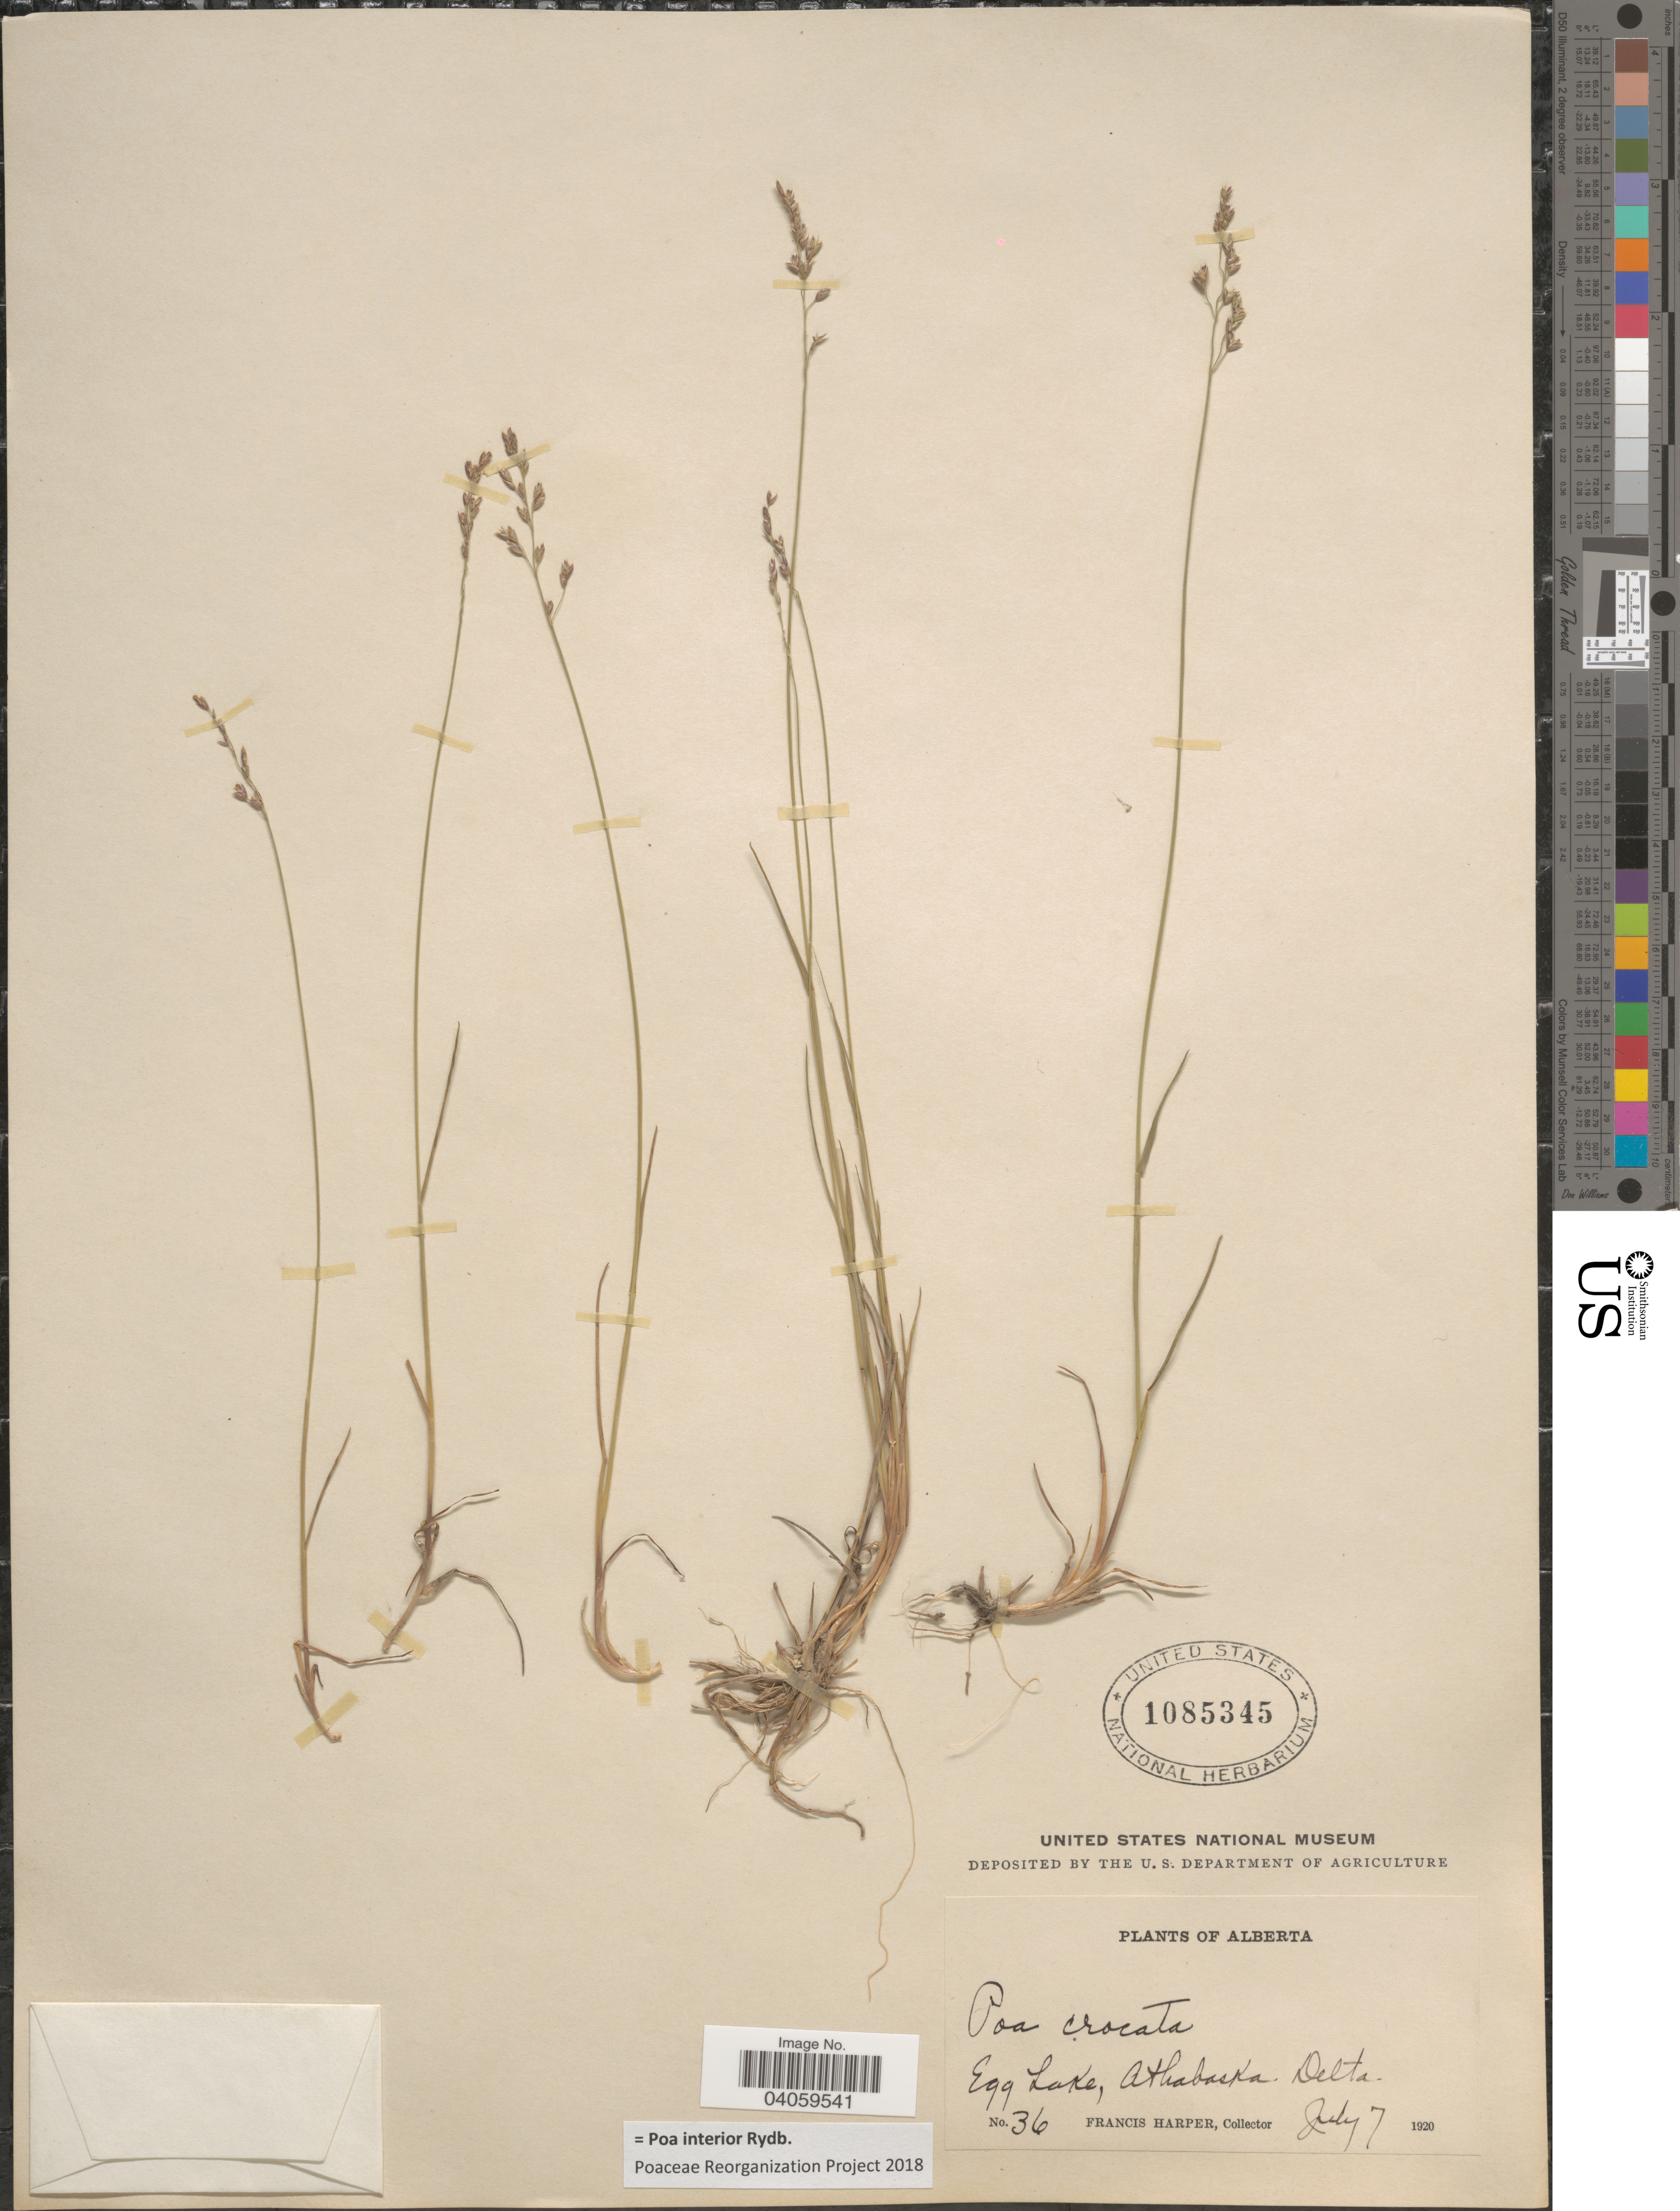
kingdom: Plantae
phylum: Tracheophyta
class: Liliopsida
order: Poales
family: Poaceae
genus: Poa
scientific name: Poa interior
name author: Rydb.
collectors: F. Harper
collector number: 36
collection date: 1920-07-07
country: Canada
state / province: Alberta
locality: Egg Lake, Athabaska. Delta.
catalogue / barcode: US 1085345